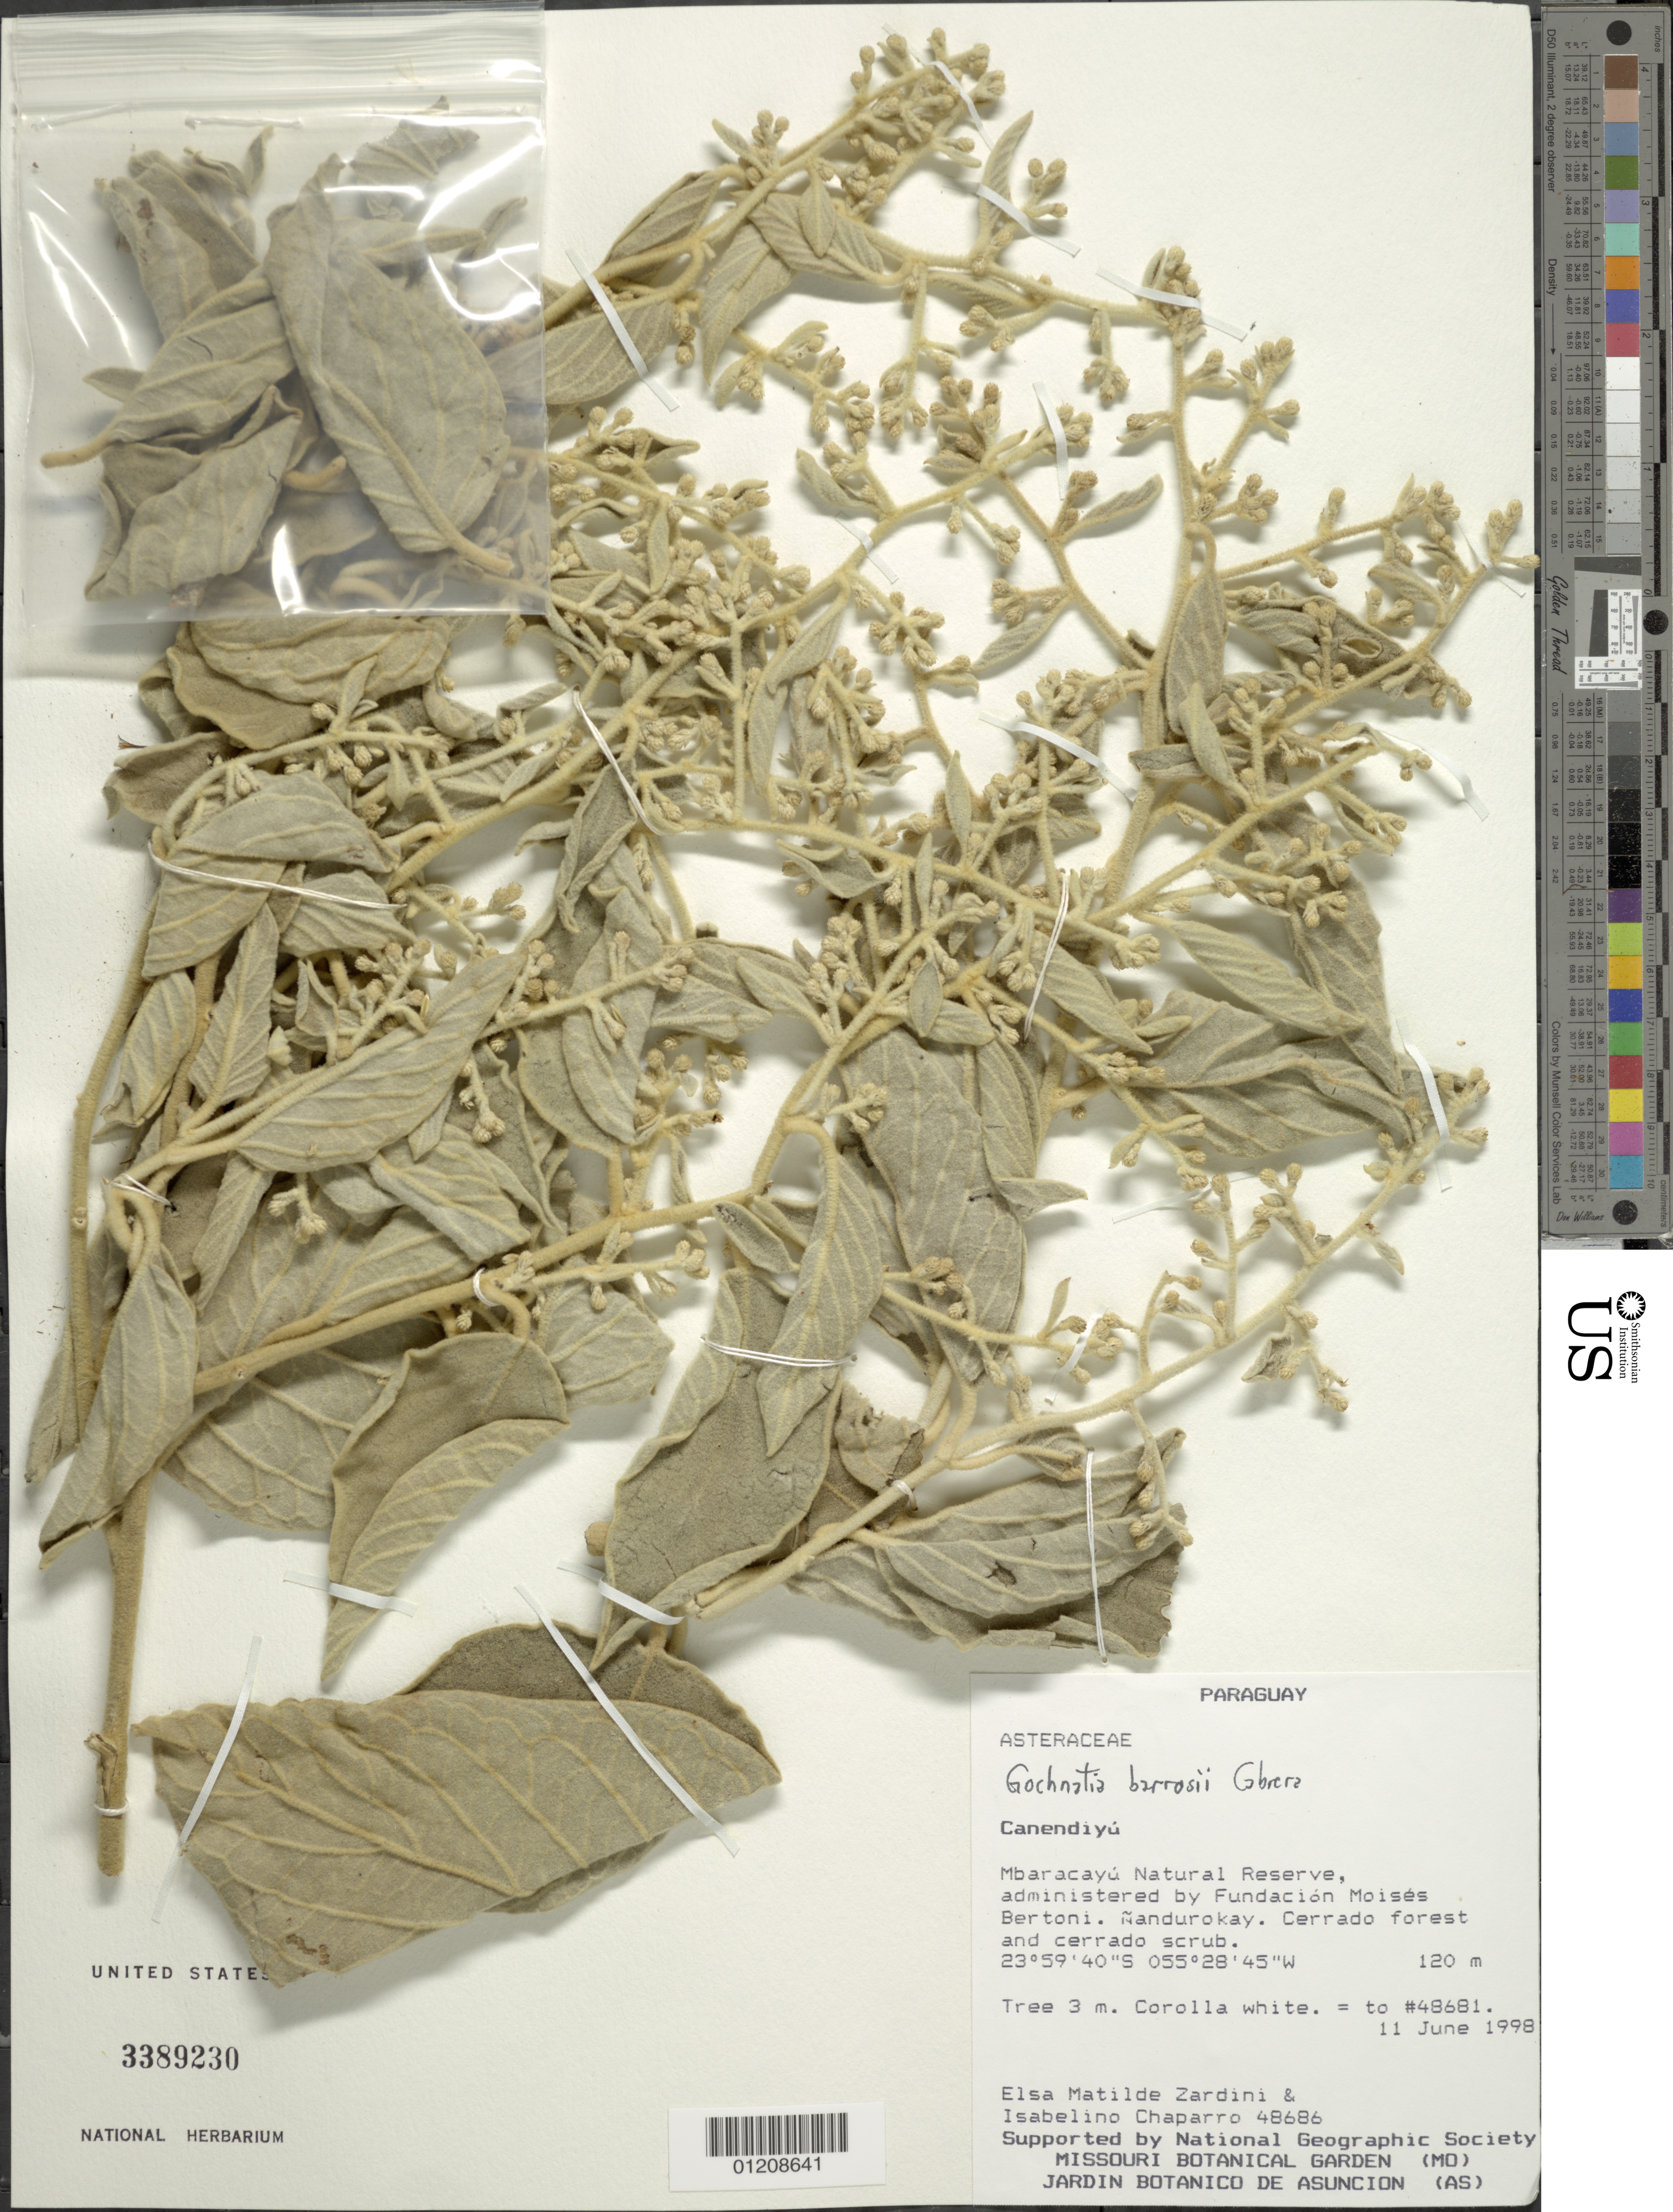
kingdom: Plantae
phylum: Tracheophyta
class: Magnoliopsida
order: Asterales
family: Asteraceae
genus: Moquiniastrum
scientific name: Moquiniastrum barrosoae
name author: G. Sancho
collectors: E. M. Zardini & I. Chaparro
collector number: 48686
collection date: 1998-06-11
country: Paraguay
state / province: Canindeyú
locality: Mbaracayu Natural Reserve, adm. By Fundacion Moises Bertoni. Nandurokay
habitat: Cerrado forest and cerrado scrub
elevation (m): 120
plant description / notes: same as 48681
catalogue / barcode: US 3389230